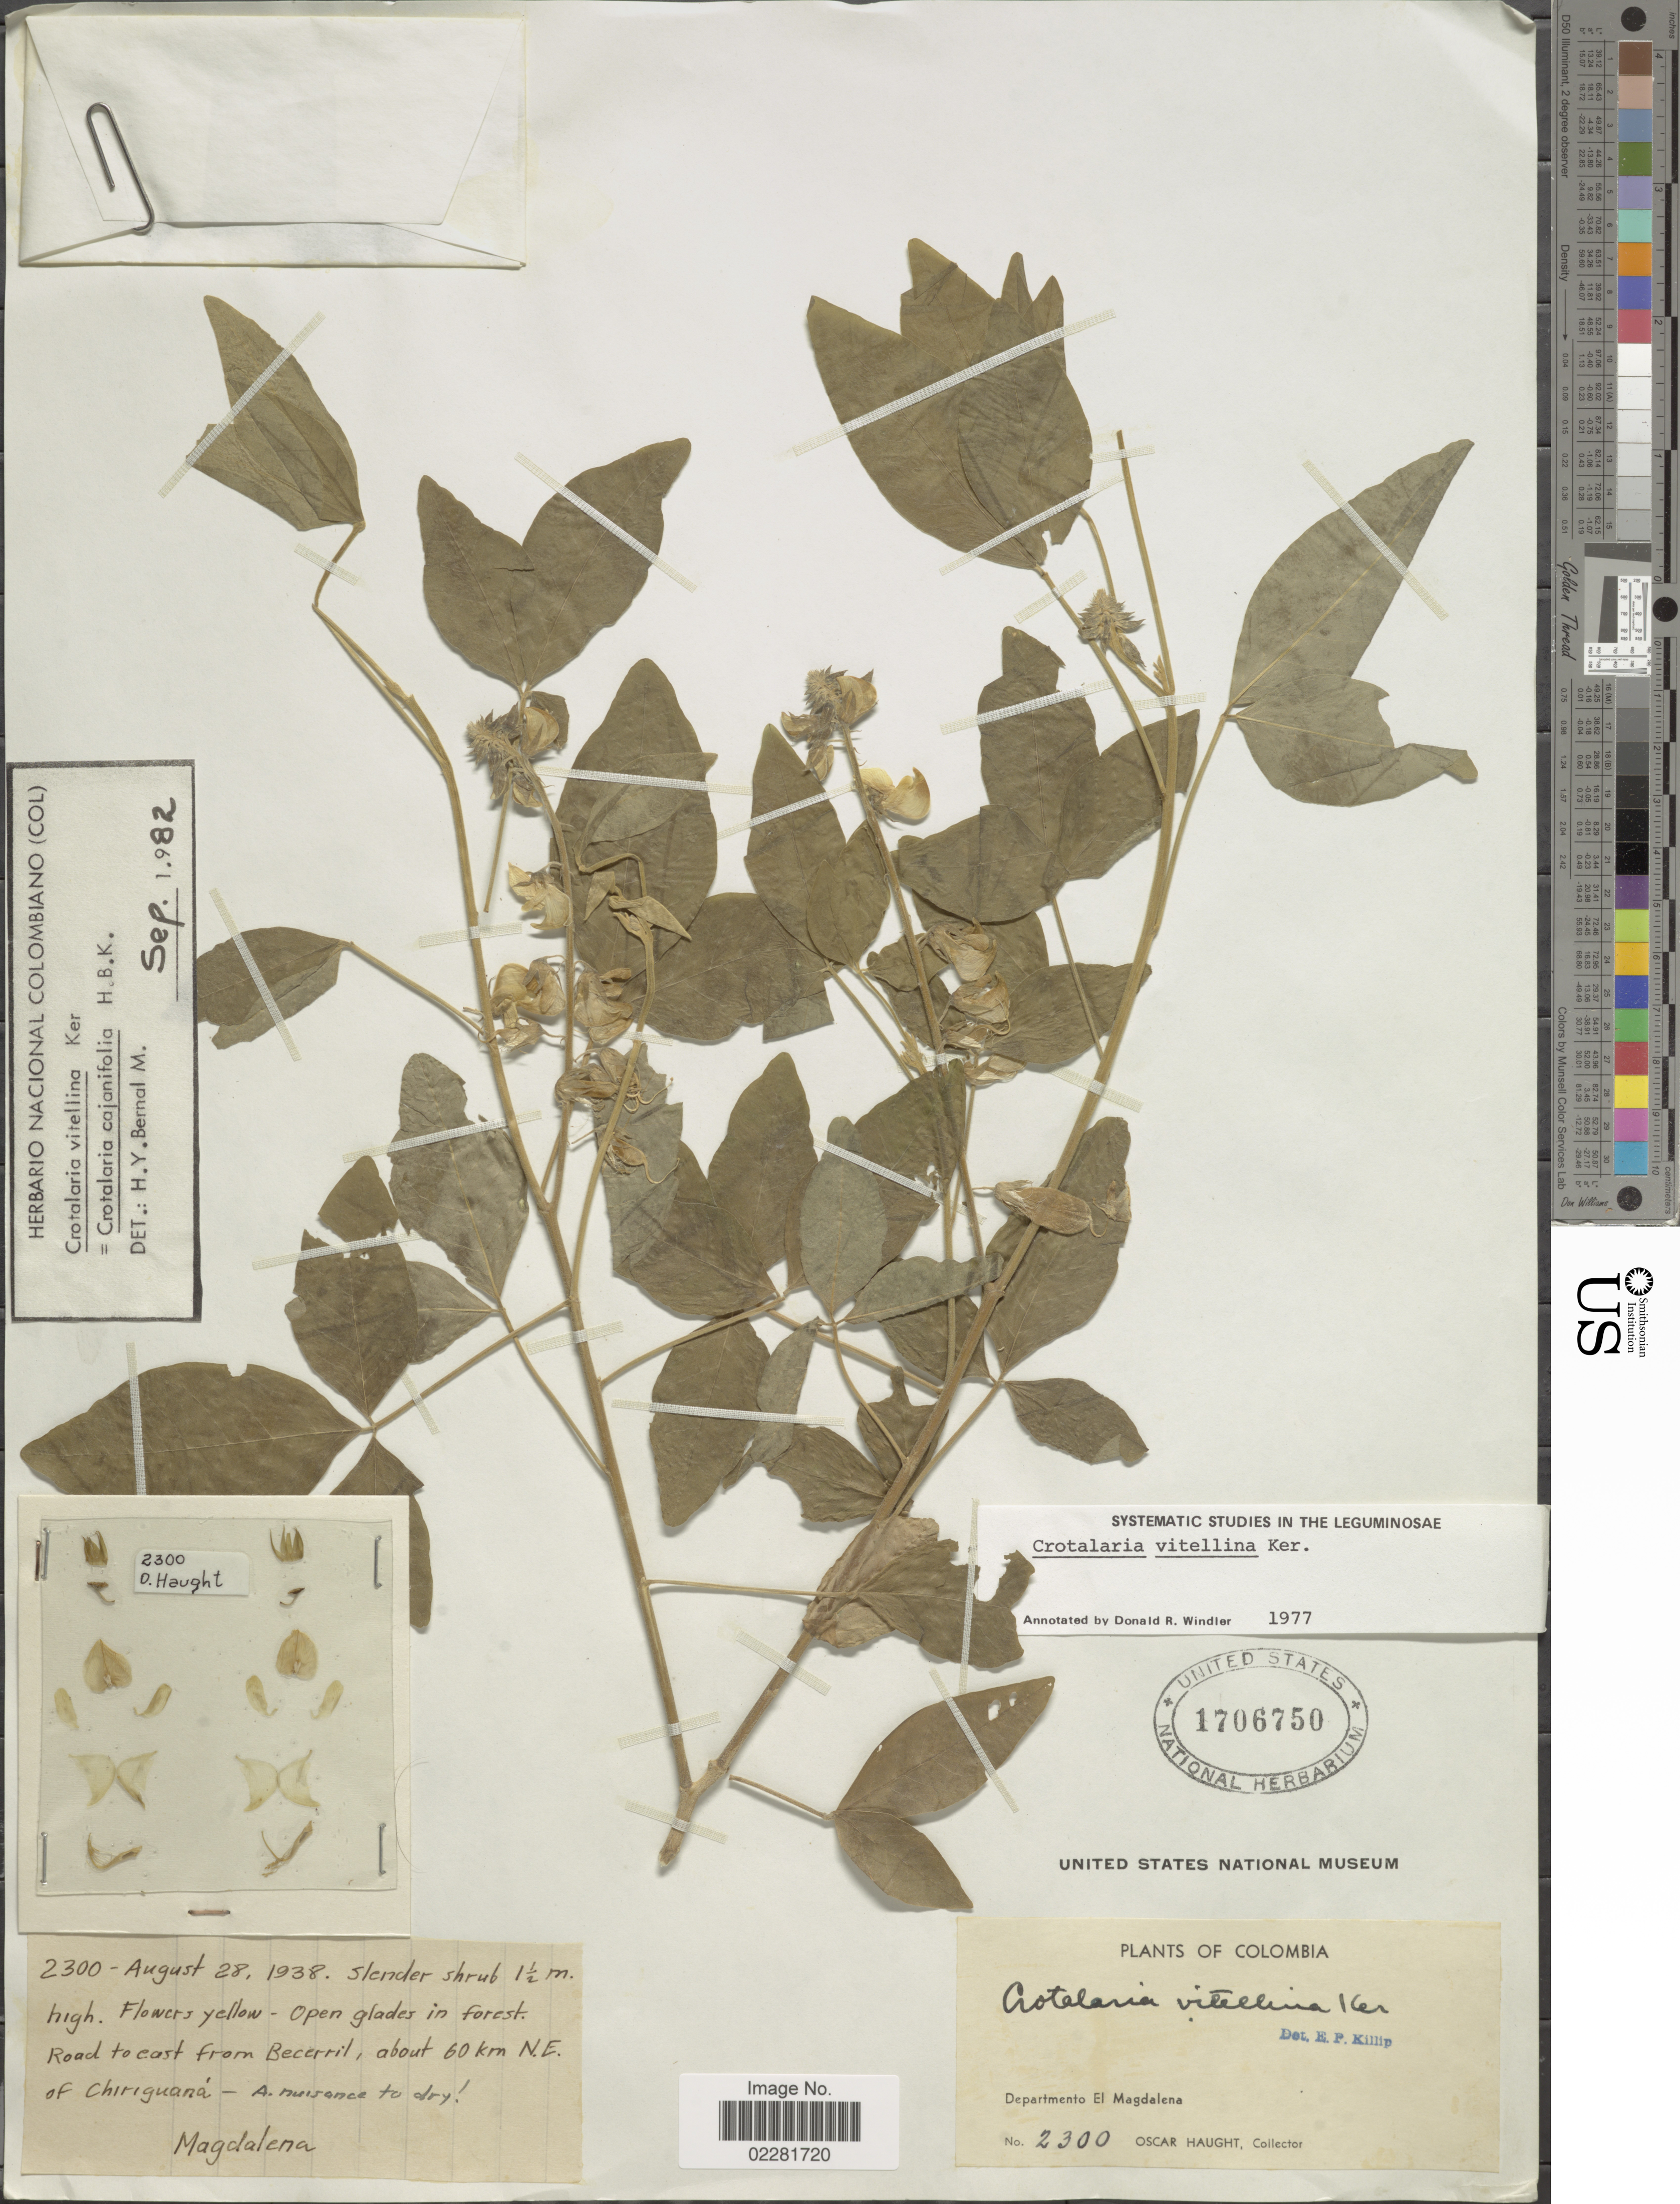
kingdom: Plantae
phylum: Tracheophyta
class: Magnoliopsida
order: Fabales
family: Fabaceae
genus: Crotalaria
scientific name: Crotalaria vitellina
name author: Ker Gawl.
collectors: O. Haught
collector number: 2300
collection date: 1938-08-28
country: Colombia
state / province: Magdalena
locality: Road to east from Becerril, about 60 km NE of Chiriguana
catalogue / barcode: US 1706750